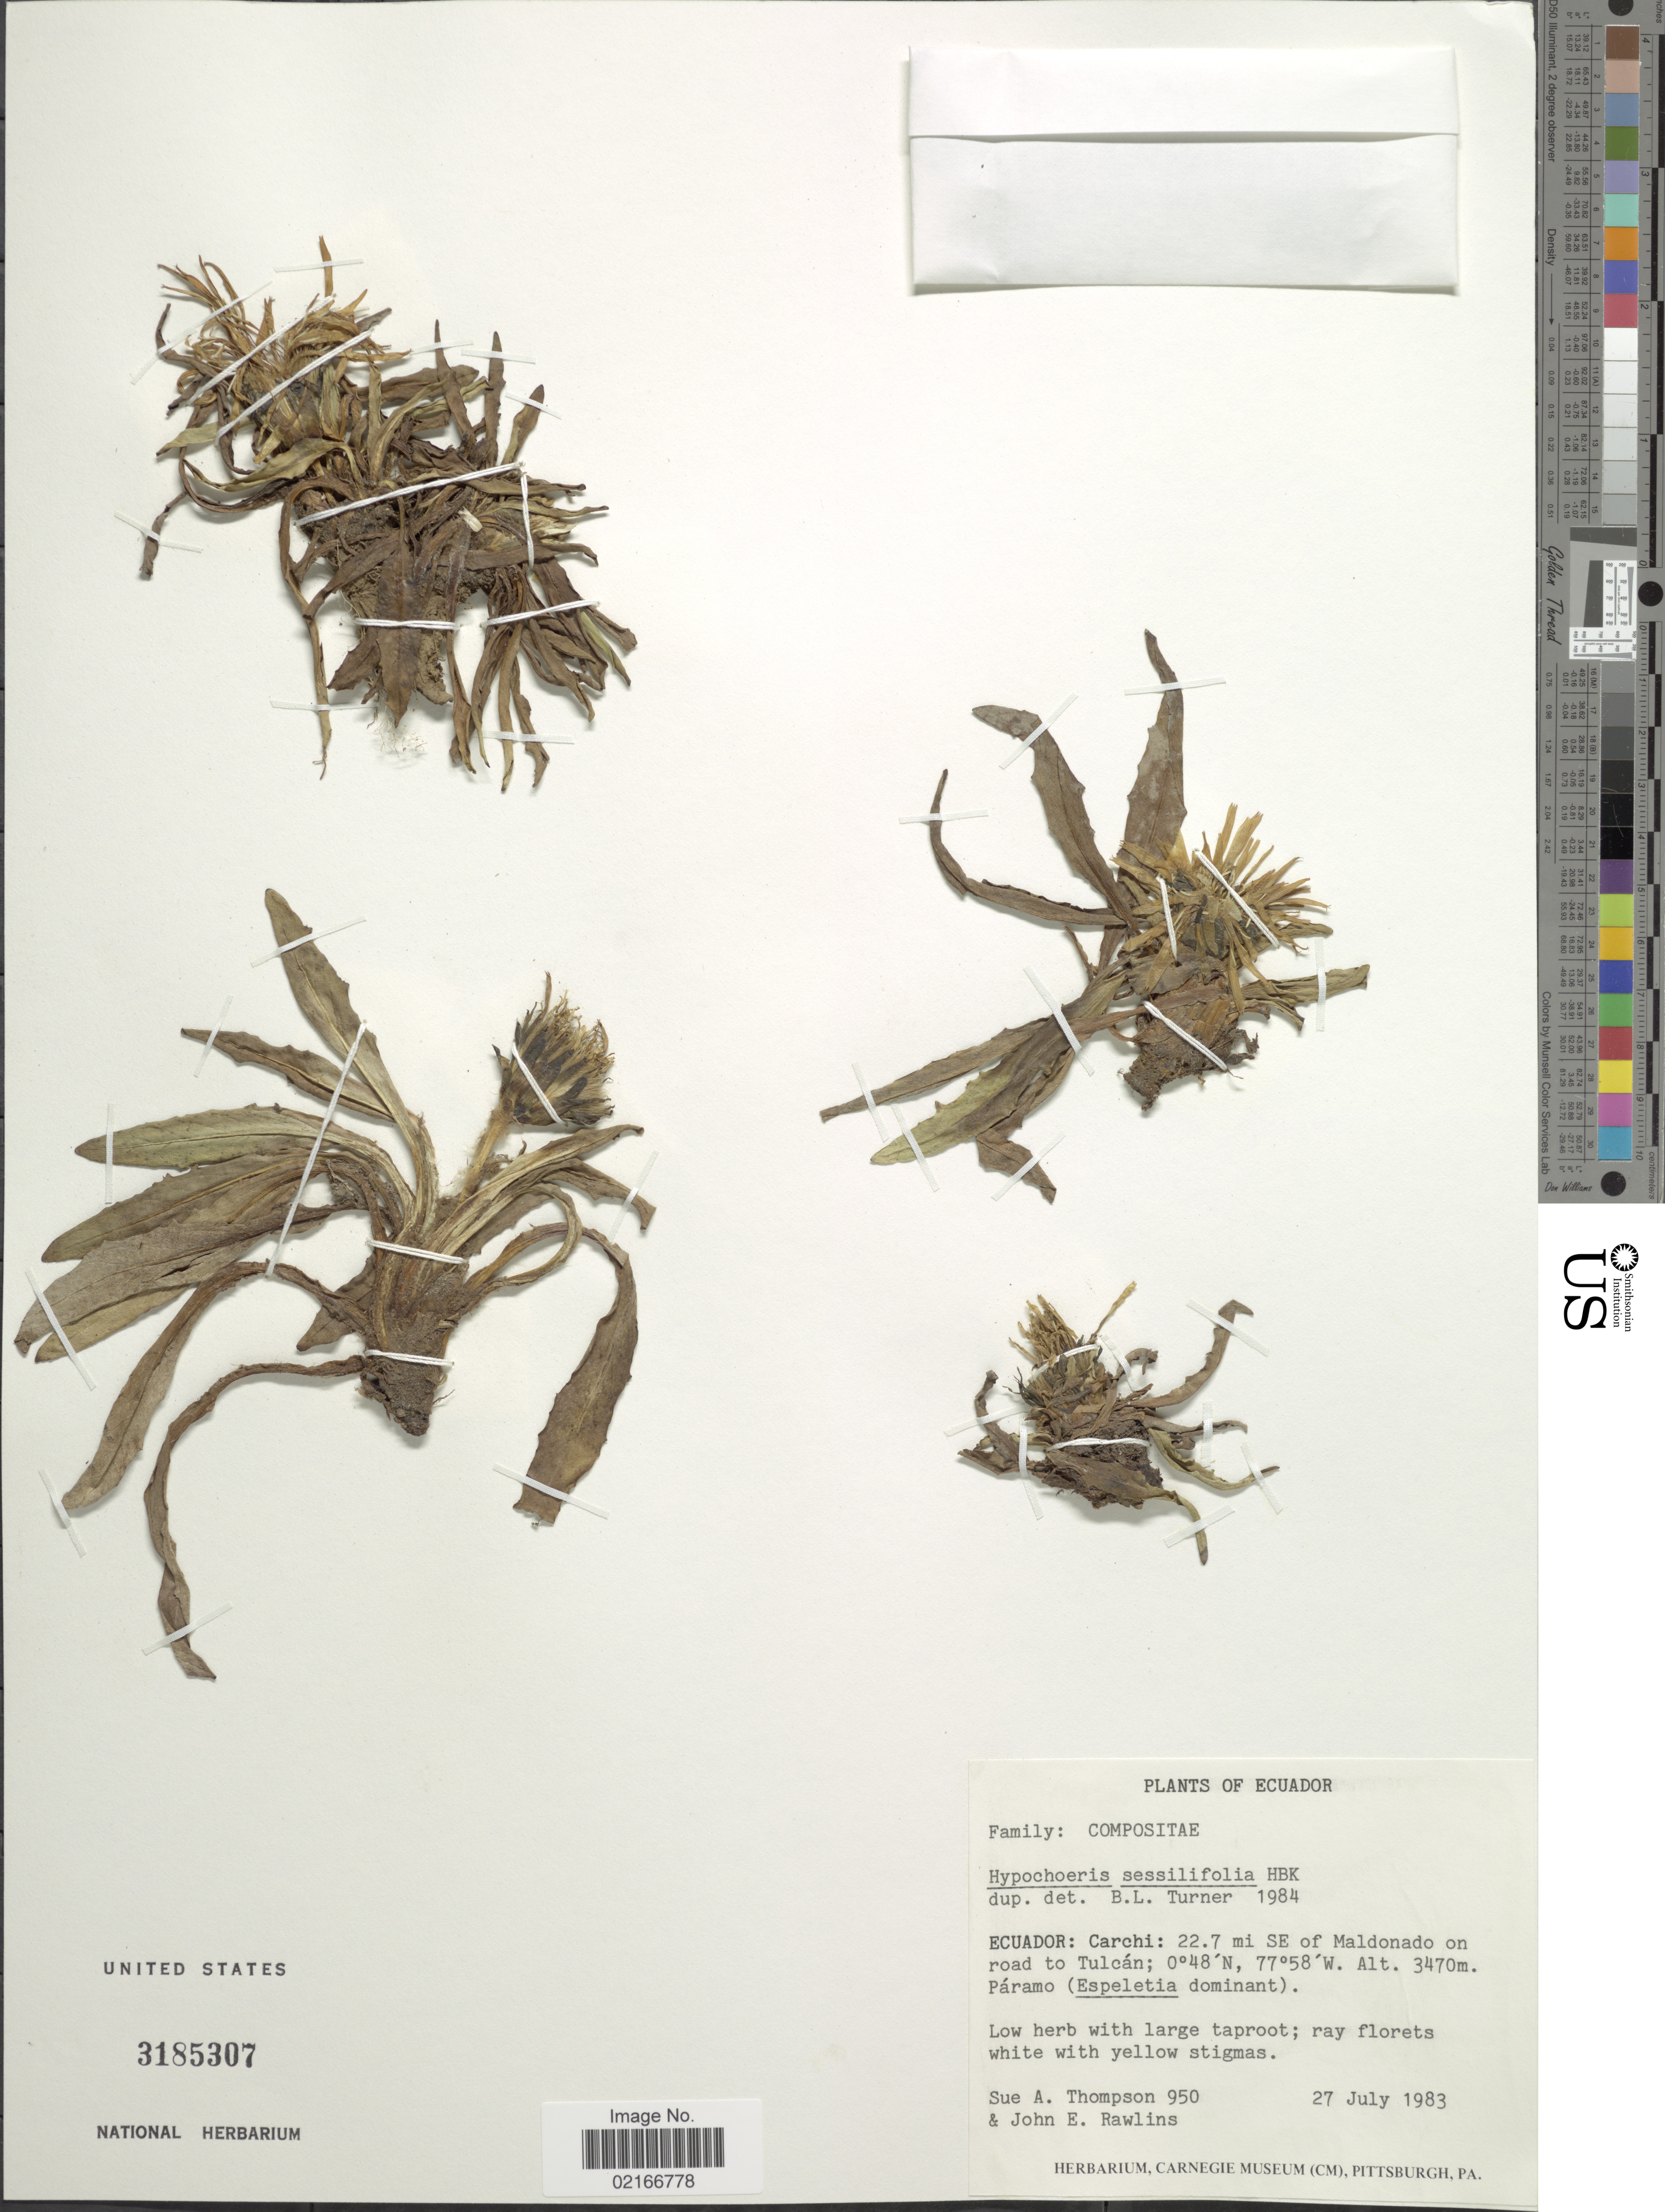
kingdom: Plantae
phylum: Tracheophyta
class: Magnoliopsida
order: Asterales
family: Asteraceae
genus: Hypochaeris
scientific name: Hypochaeris sessiflora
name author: Kunth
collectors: S. A. Thompson & J. Rawlins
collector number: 950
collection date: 1983-07-27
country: Ecuador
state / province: Carchi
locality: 22.7 mi SE of Maldonado on road to Tulcán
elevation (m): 3470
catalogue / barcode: US 3185307